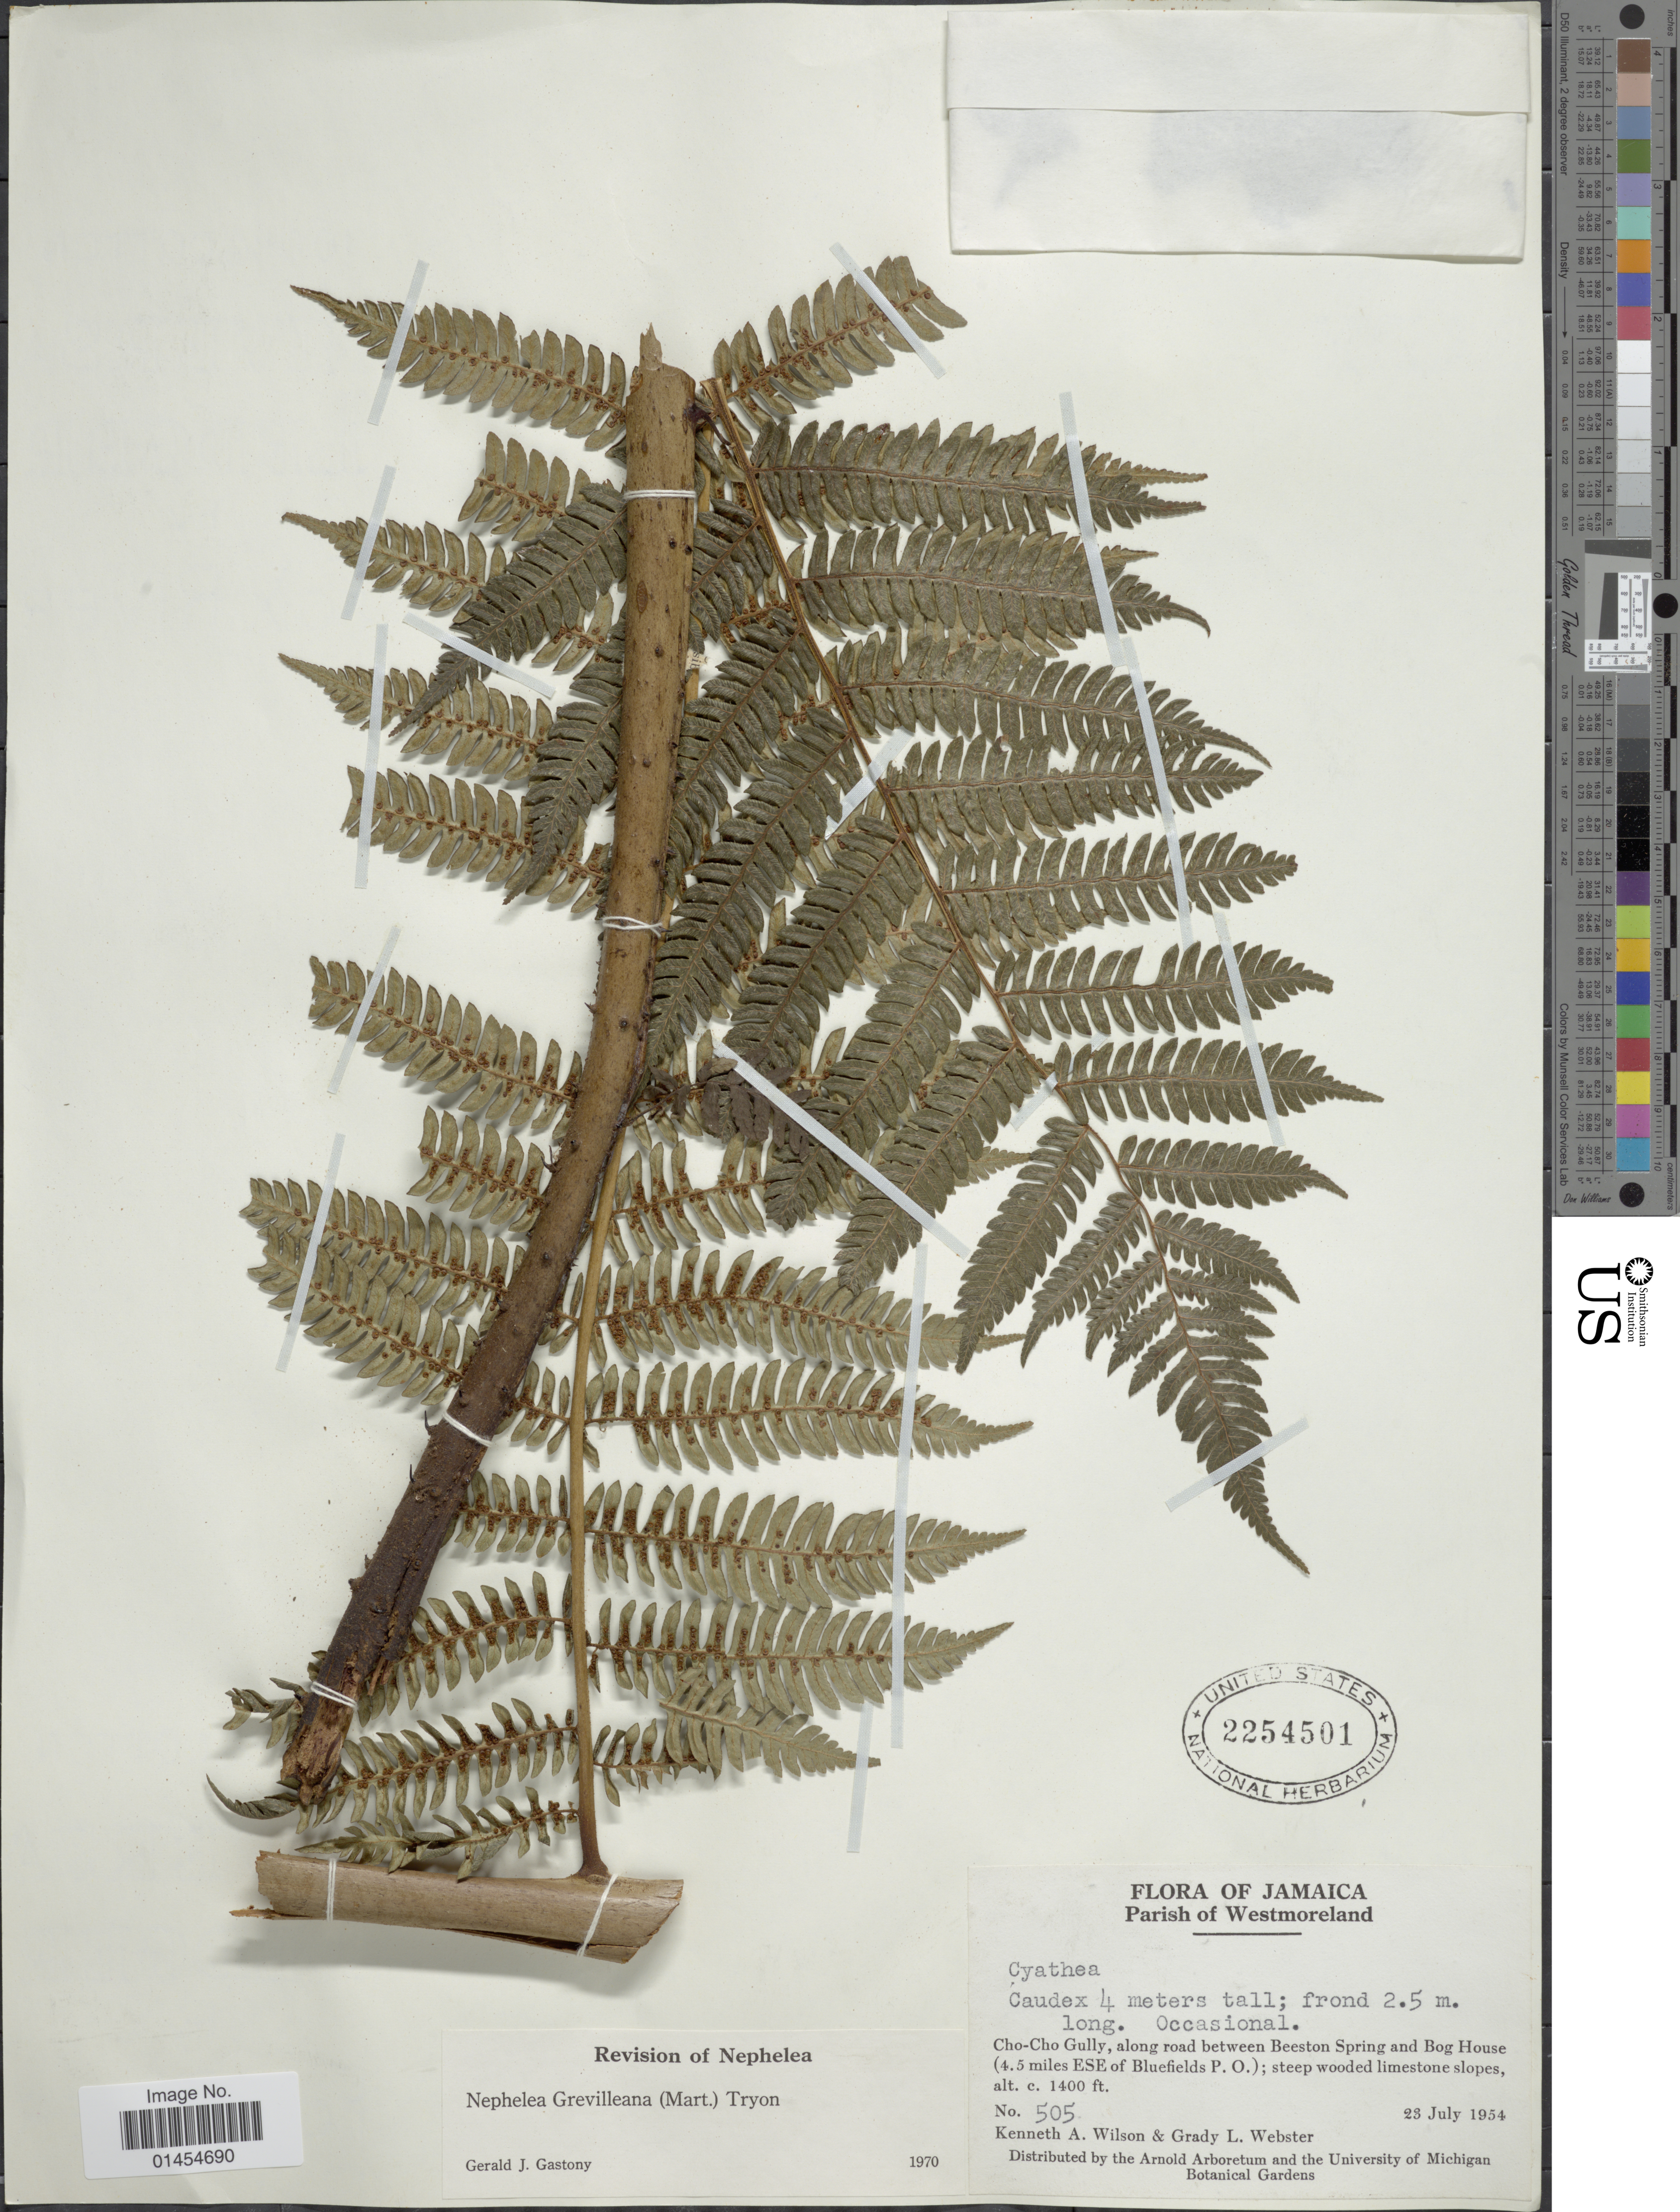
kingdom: Plantae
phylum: Tracheophyta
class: Polypodiopsida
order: Cyatheales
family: Cyatheaceae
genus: Alsophila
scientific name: Alsophila grevilleana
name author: (Mart.) D.S. Conant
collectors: K. A. Wilson & G. L. Webster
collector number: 505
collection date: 1954-07-23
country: Jamaica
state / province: Westmoreland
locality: Cho-Cho Gully, along road between Beeston Spring and Bog House (4.5 miles ESE of Bluefields P.O.)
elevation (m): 427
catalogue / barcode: US 2254501